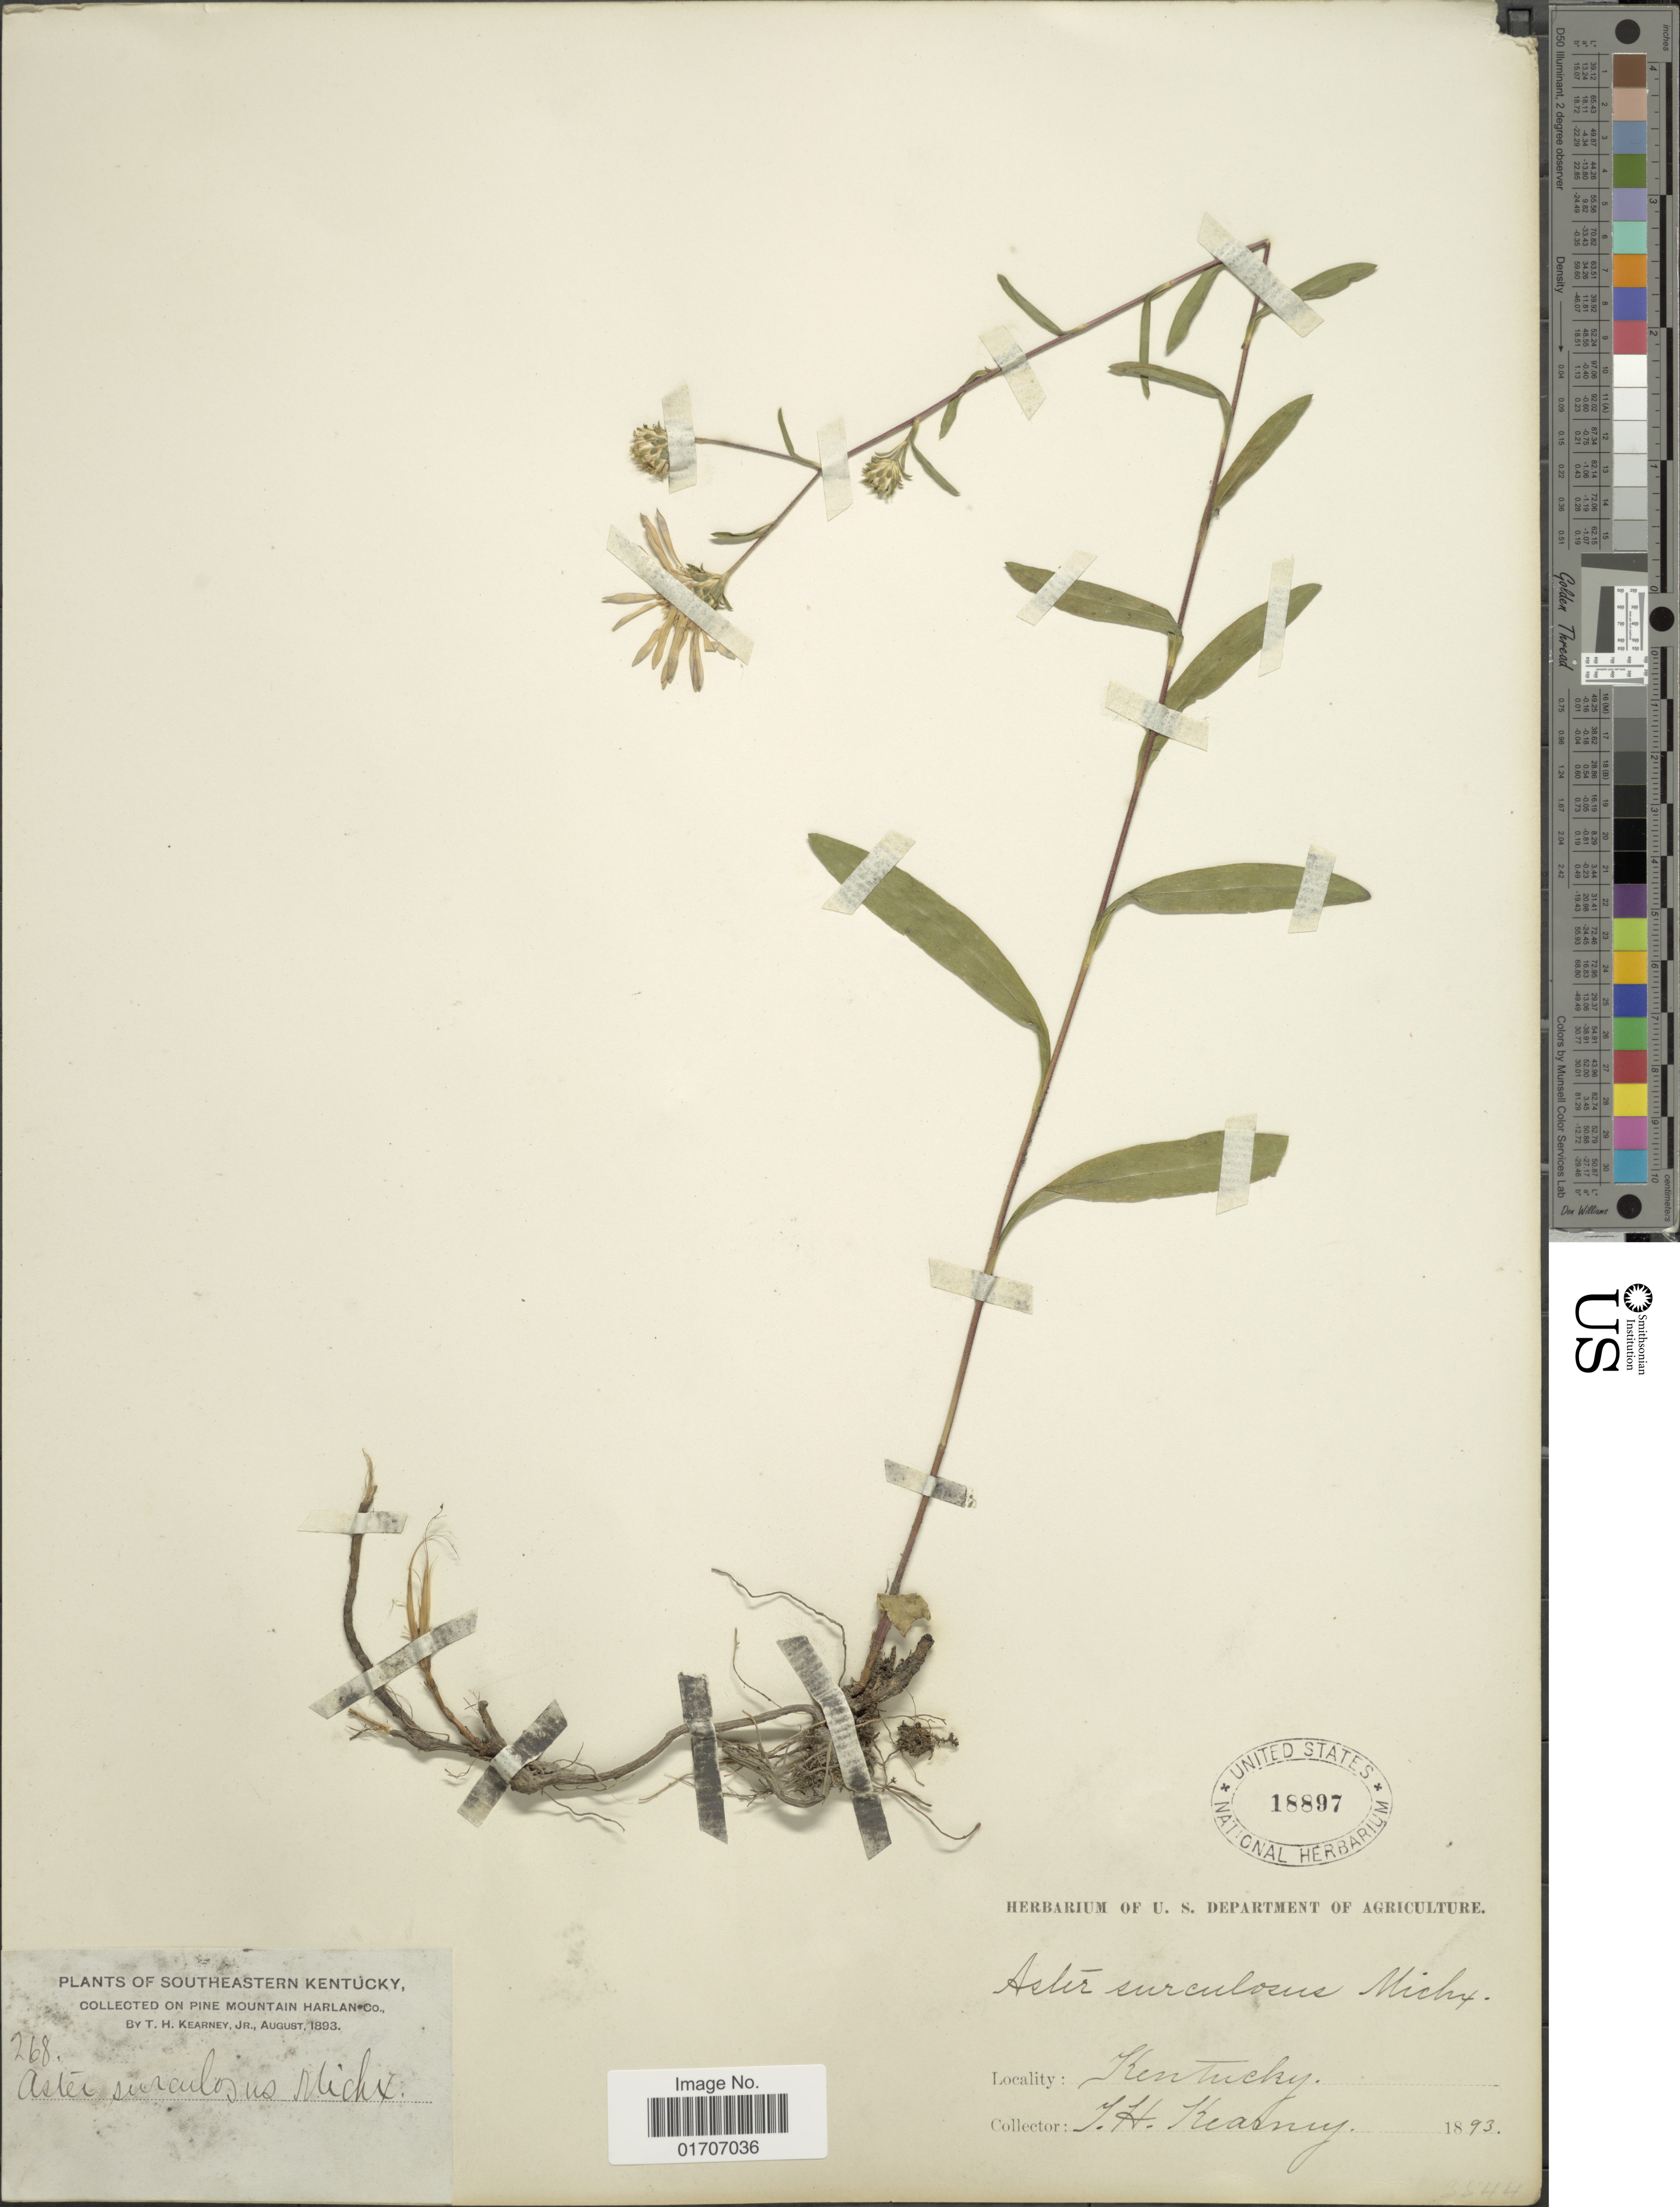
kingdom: Plantae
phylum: Tracheophyta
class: Magnoliopsida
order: Asterales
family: Asteraceae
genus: Eurybia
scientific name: Eurybia surculosa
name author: (Michx.) G.L. Nesom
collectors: T. H. Kearney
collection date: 1893-08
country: United States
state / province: Kentucky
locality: Southeastern Kentucky. Pine Mountain Harlan Co.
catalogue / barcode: US 18897